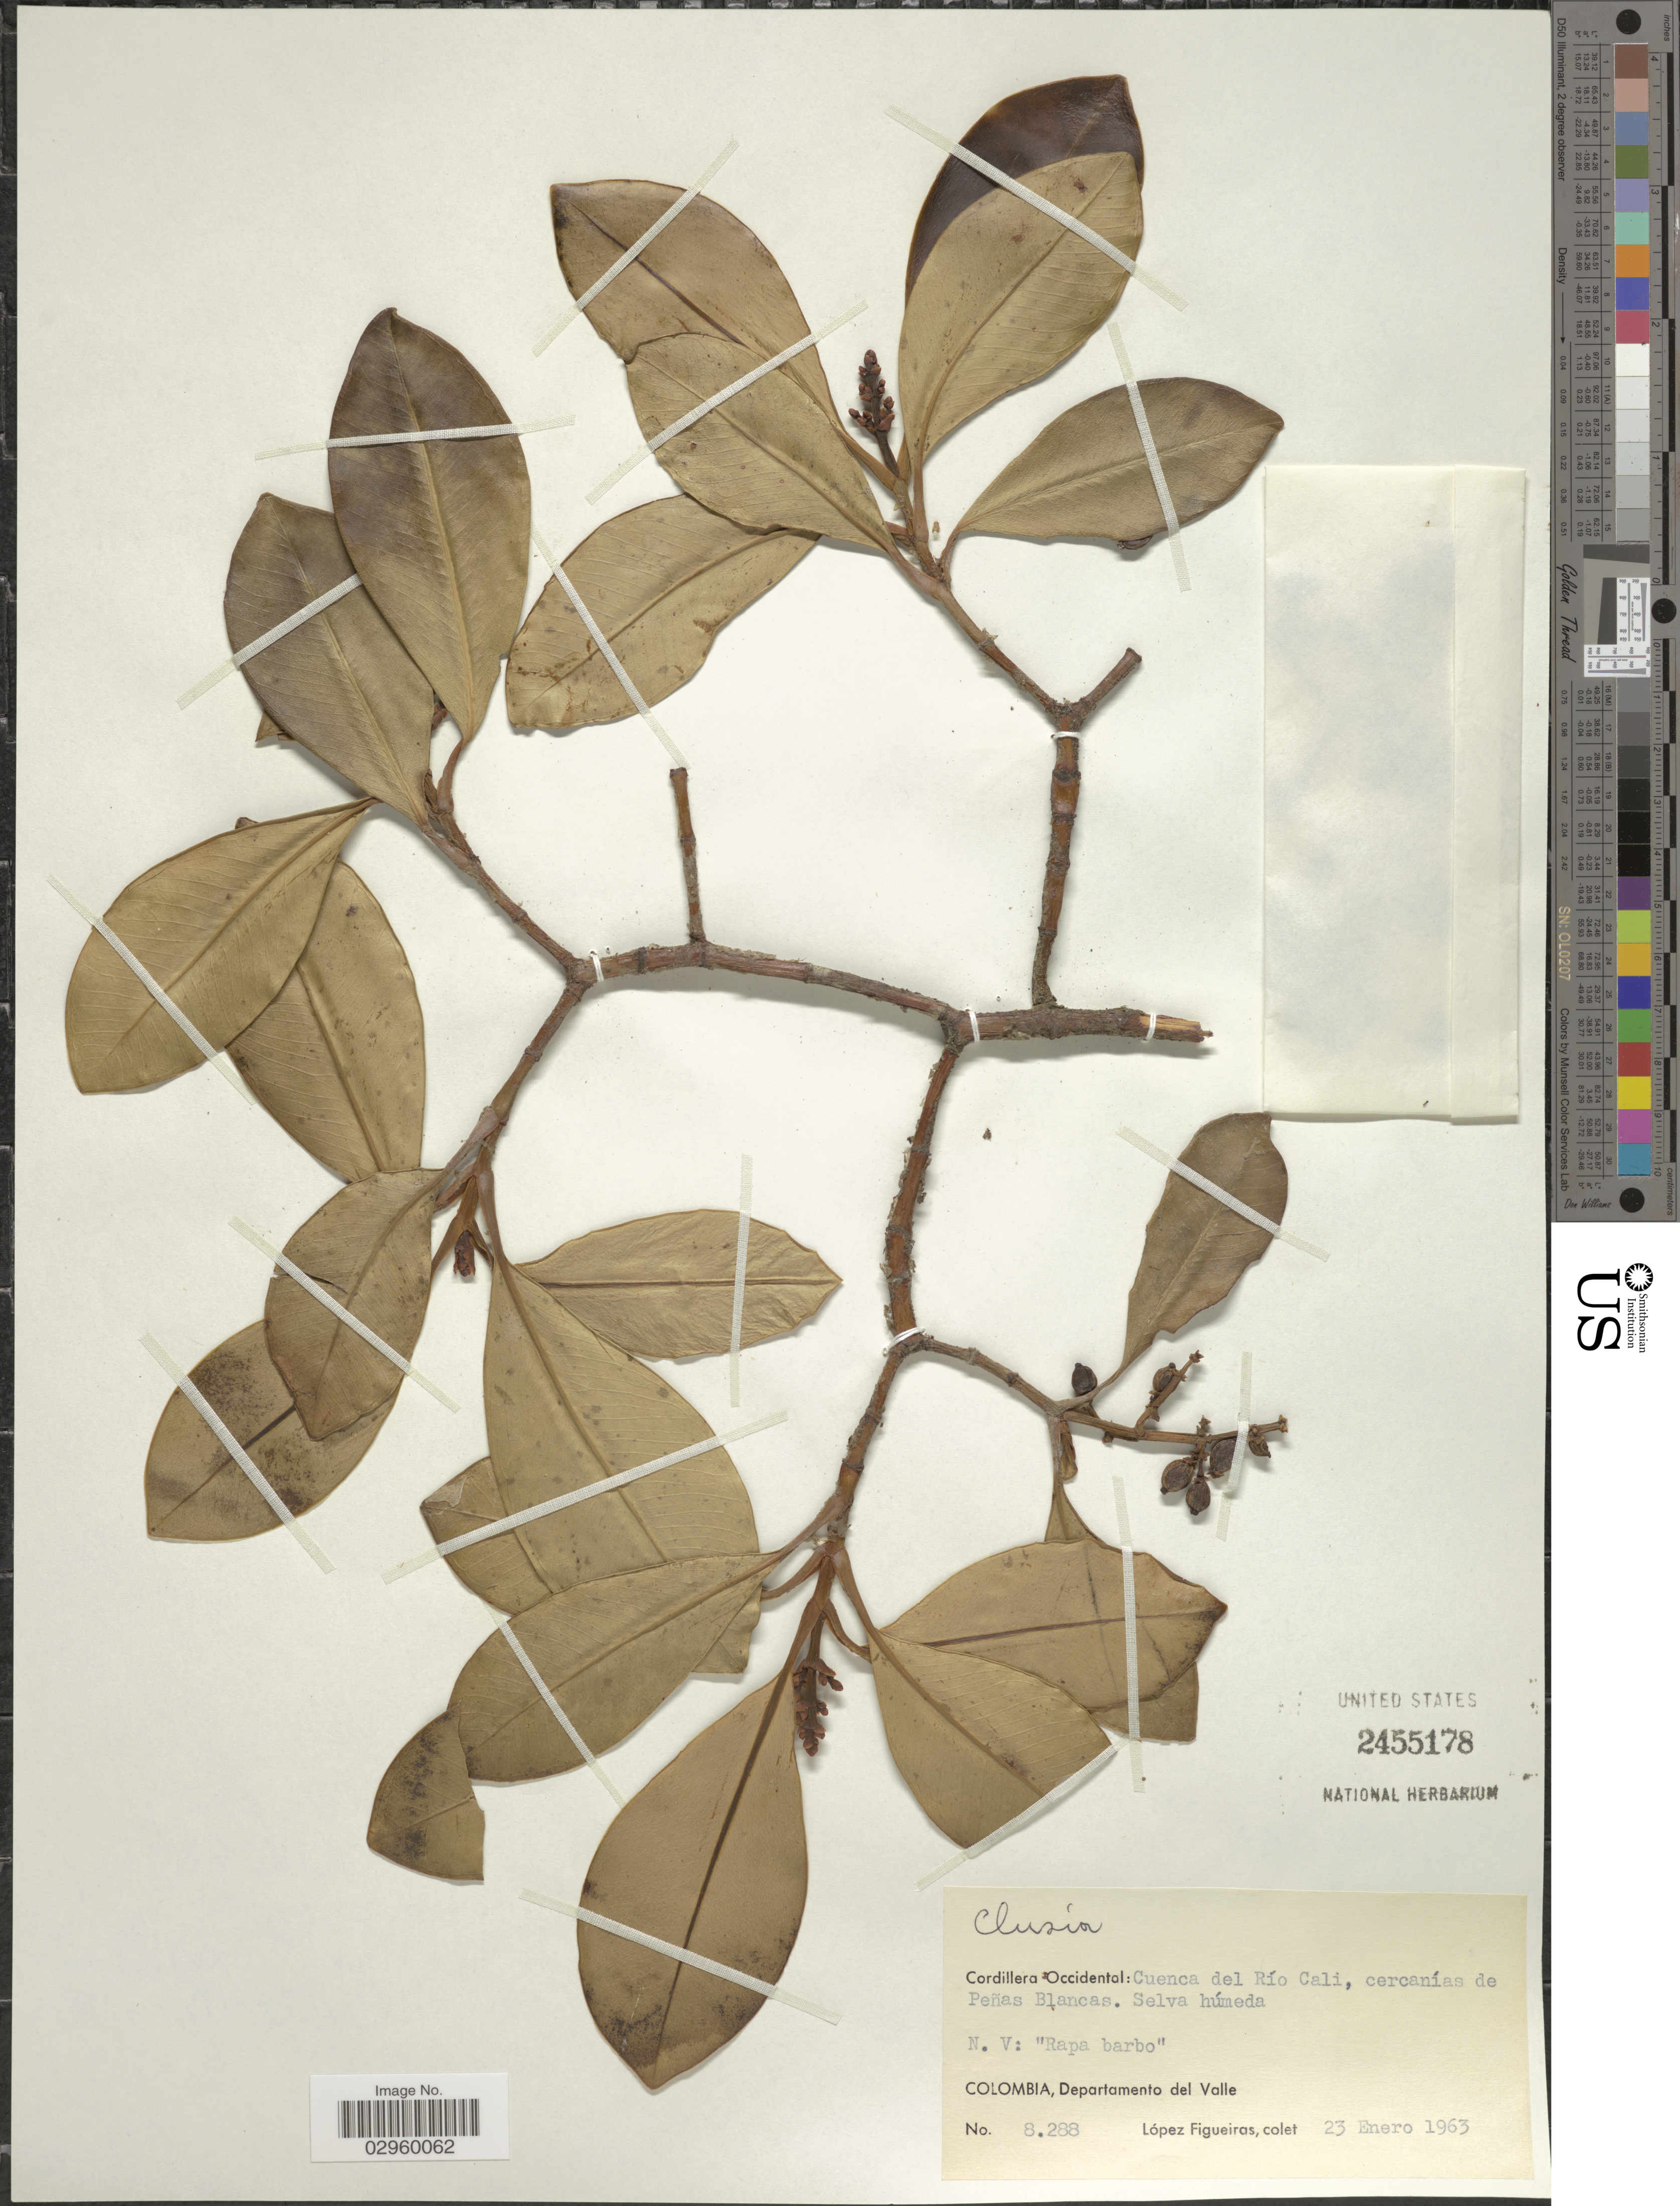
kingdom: Plantae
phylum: Tracheophyta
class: Magnoliopsida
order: Malpighiales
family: Clusiaceae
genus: Clusia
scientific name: Clusia sp.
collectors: M. López Figueiras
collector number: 8288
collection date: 1963-01-23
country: Colombia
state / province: Valle del Cauca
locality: Cordillera Occidental: Cuenca del Río Cali, cercanías de Peñas Blancas, Departamento del Valle.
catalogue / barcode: US 2455178